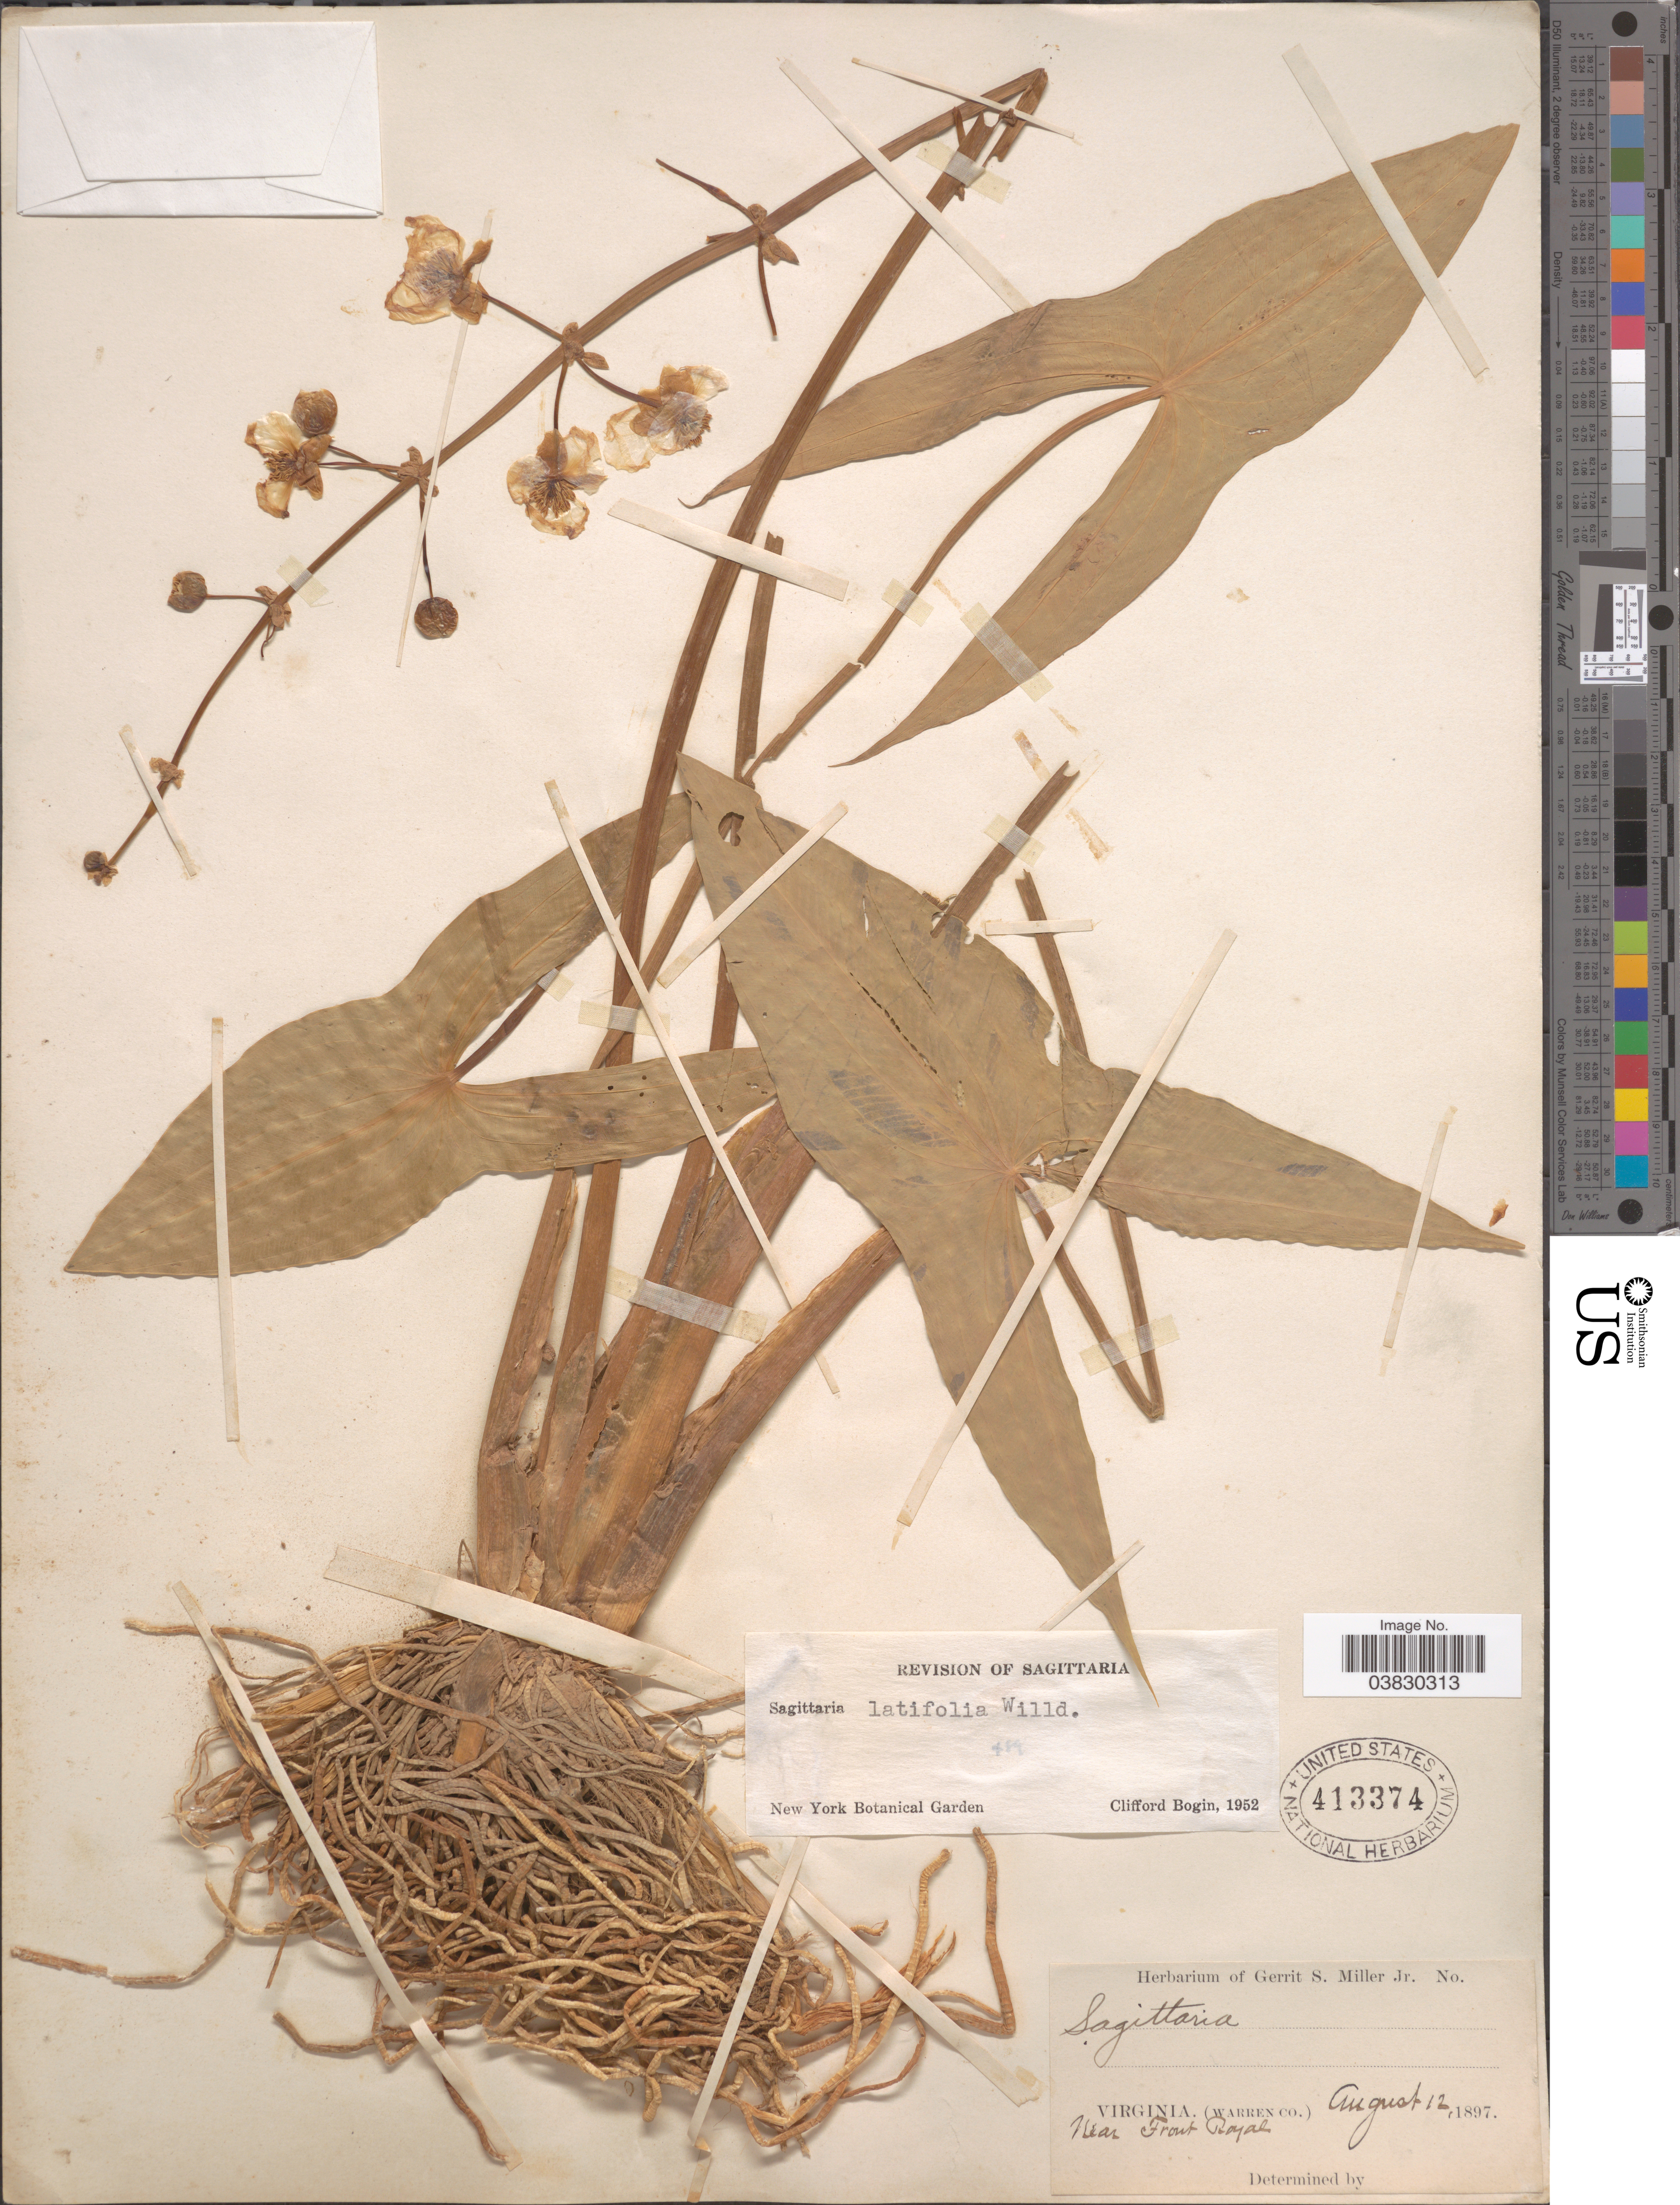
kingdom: Plantae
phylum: Tracheophyta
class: Liliopsida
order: Alismatales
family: Alismataceae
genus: Sagittaria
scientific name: Sagittaria latifolia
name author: Willd.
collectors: ex herb. Gerrit S. Miller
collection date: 1897-08-12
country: United States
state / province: Virginia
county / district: Warren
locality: Warren Co. Near Front Royal.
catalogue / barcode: US 413374